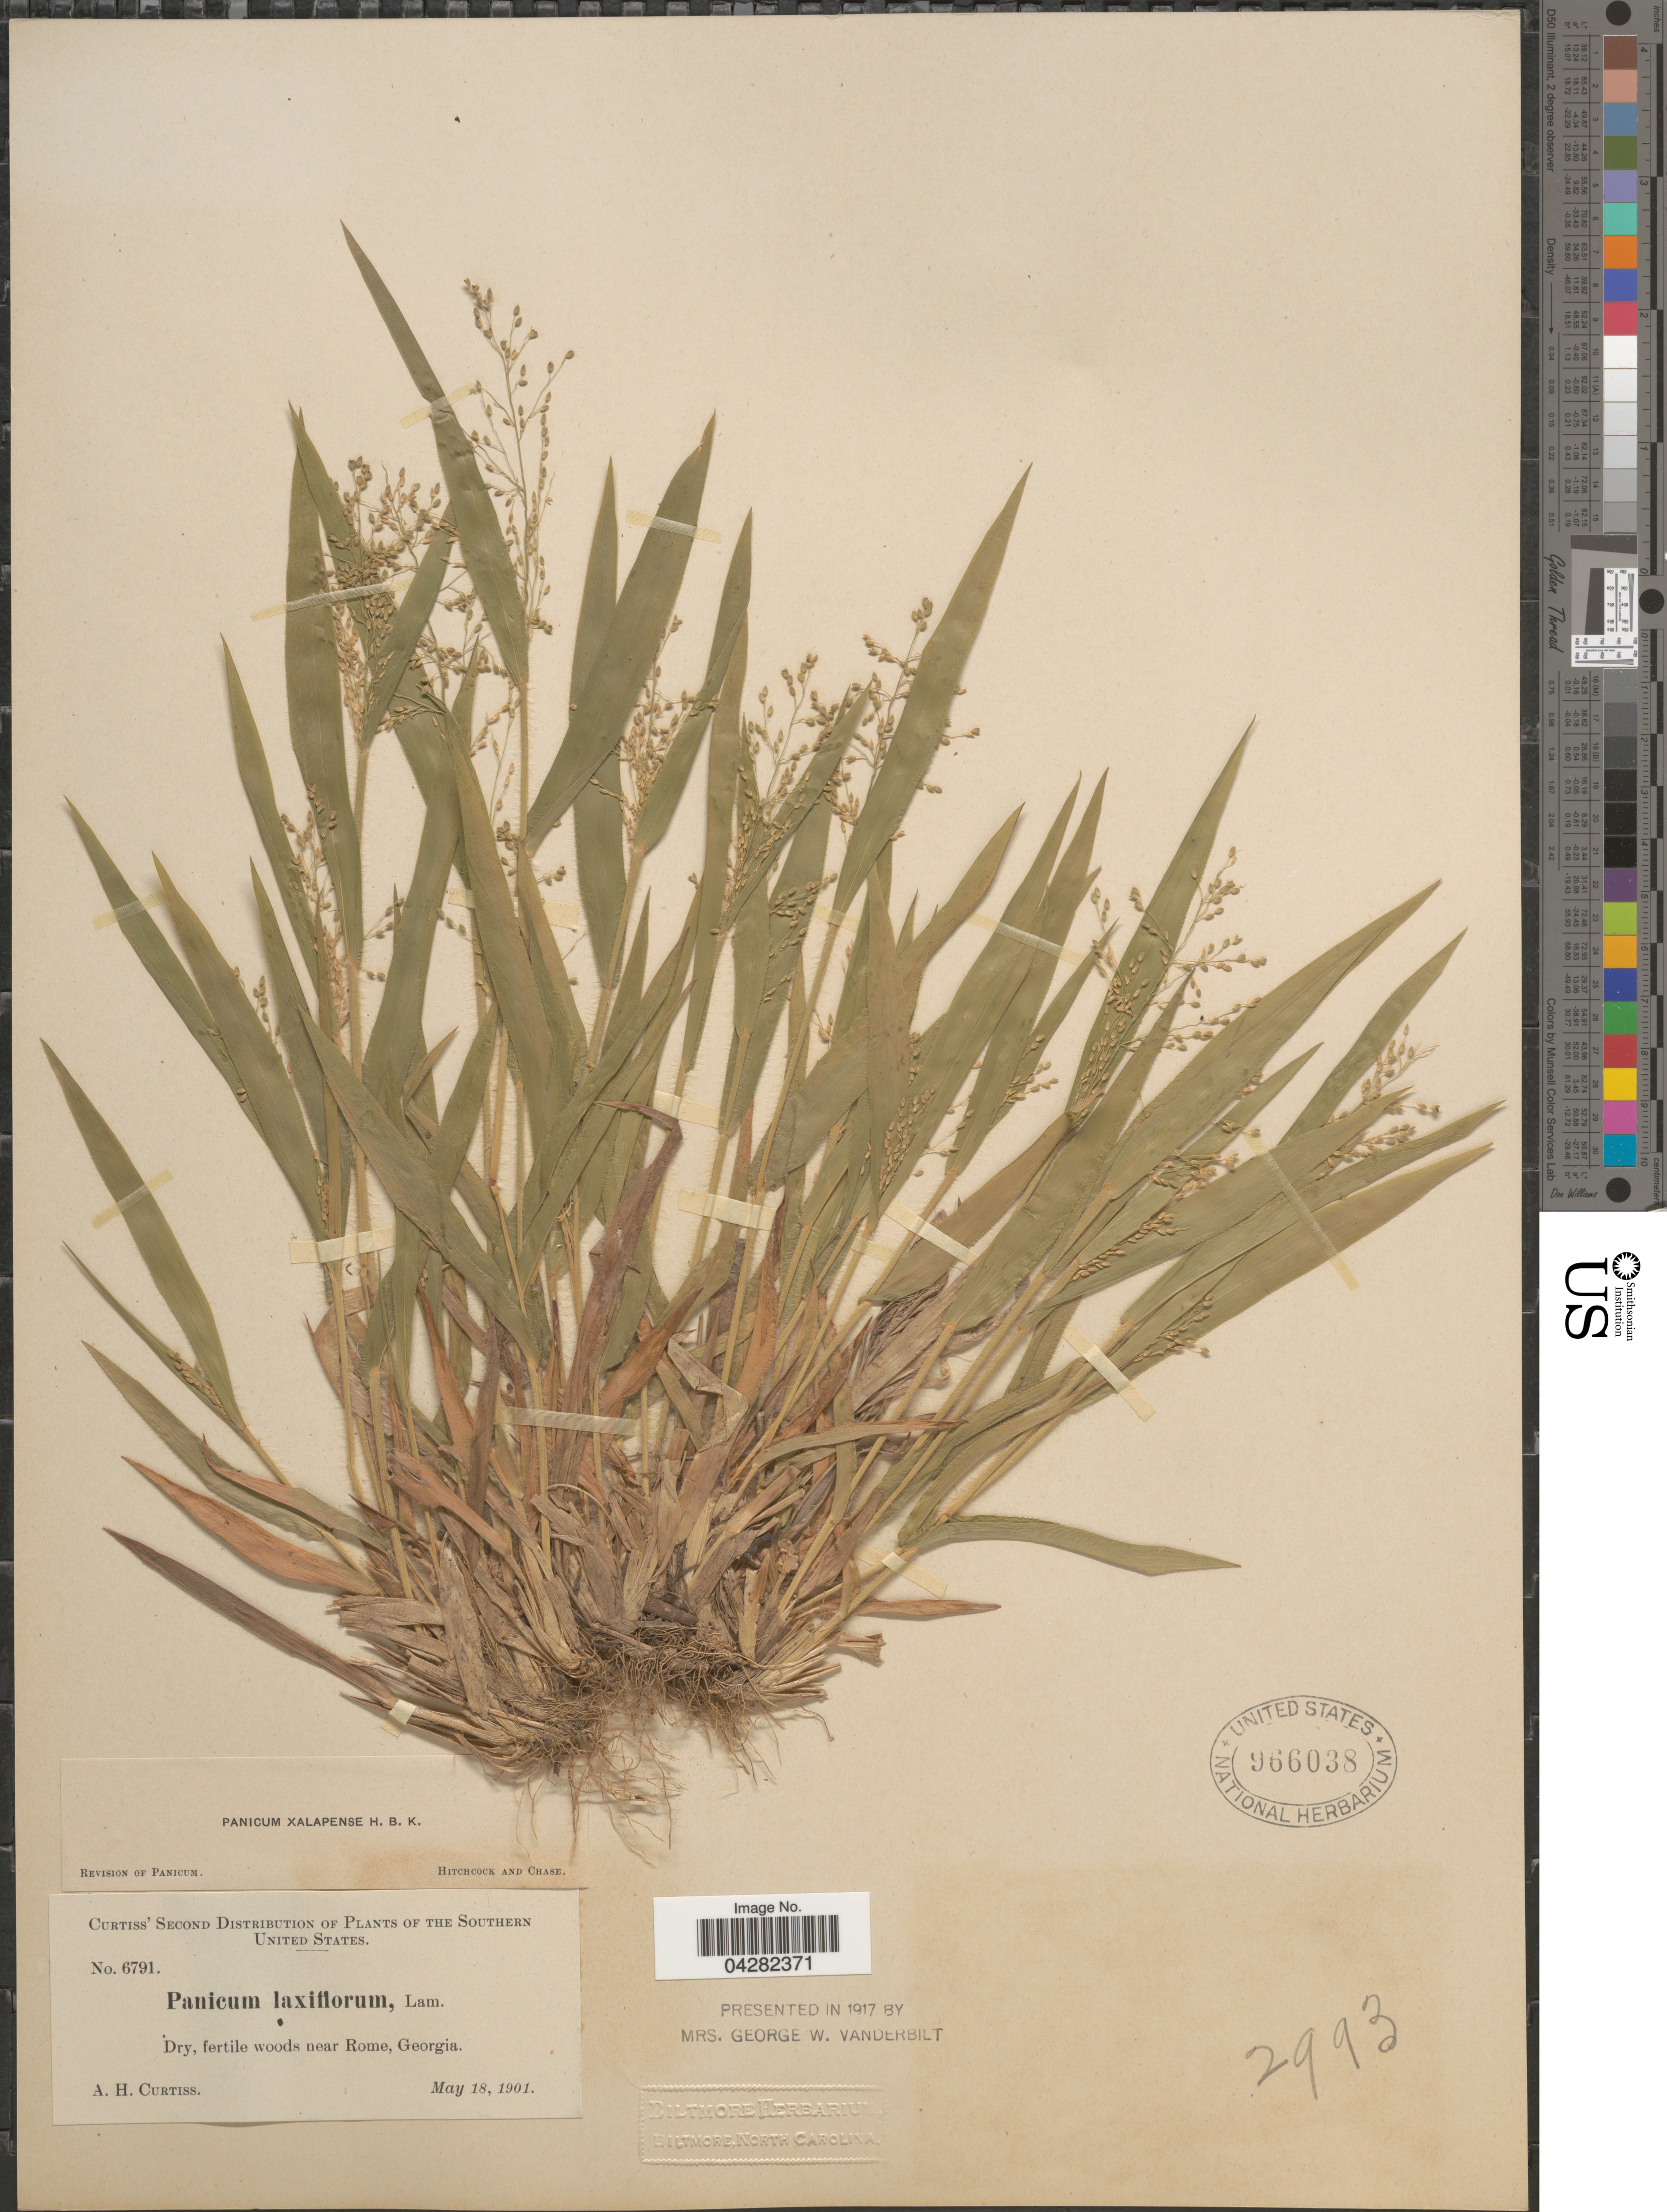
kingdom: Plantae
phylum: Tracheophyta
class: Liliopsida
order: Poales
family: Poaceae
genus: Dichanthelium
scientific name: Dichanthelium laxiflorum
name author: (Lam.) Gould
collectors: A. H. Curtiss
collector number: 6791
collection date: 1901-05-18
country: United States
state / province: Georgia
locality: Southern United States. Near Rome.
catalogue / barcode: US 966038